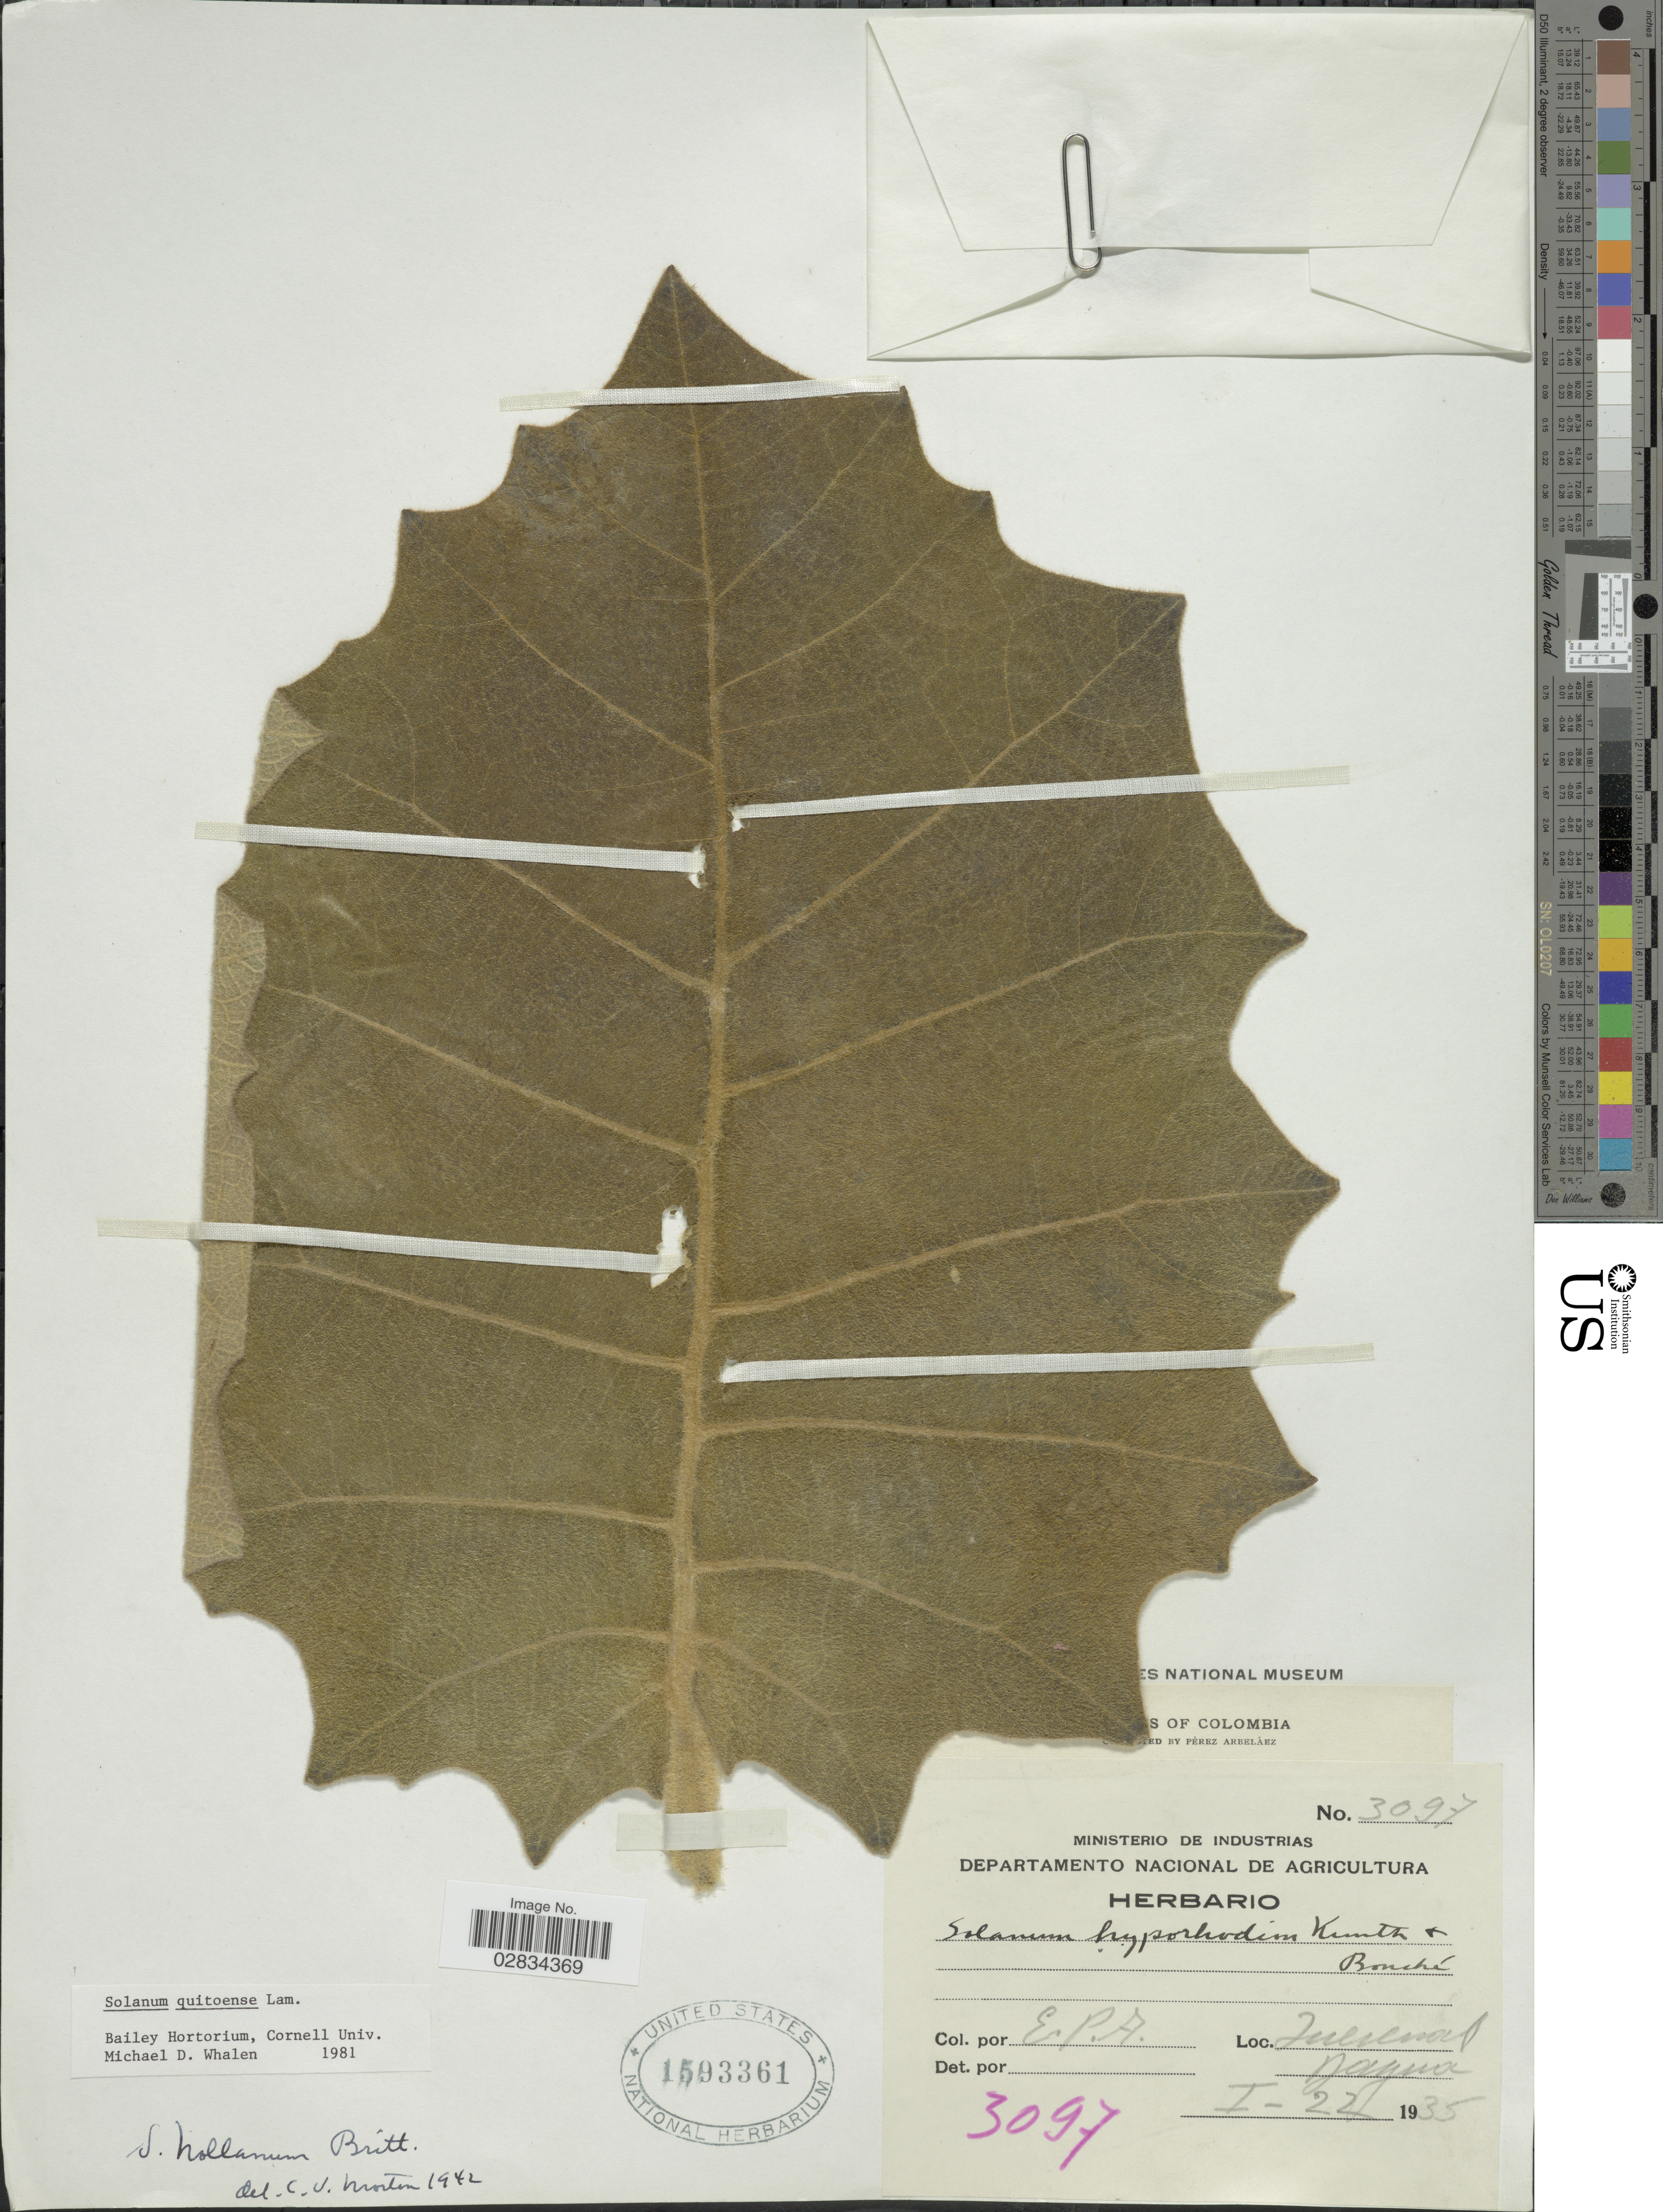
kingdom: Plantae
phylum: Tracheophyta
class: Magnoliopsida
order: Solanales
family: Solanaceae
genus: Solanum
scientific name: Solanum quitoense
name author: Lam.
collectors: E. Pérez Arbeláez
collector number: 3097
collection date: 1935-01-22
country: Colombia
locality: Queremal, Dagua.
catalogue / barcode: US 1593361